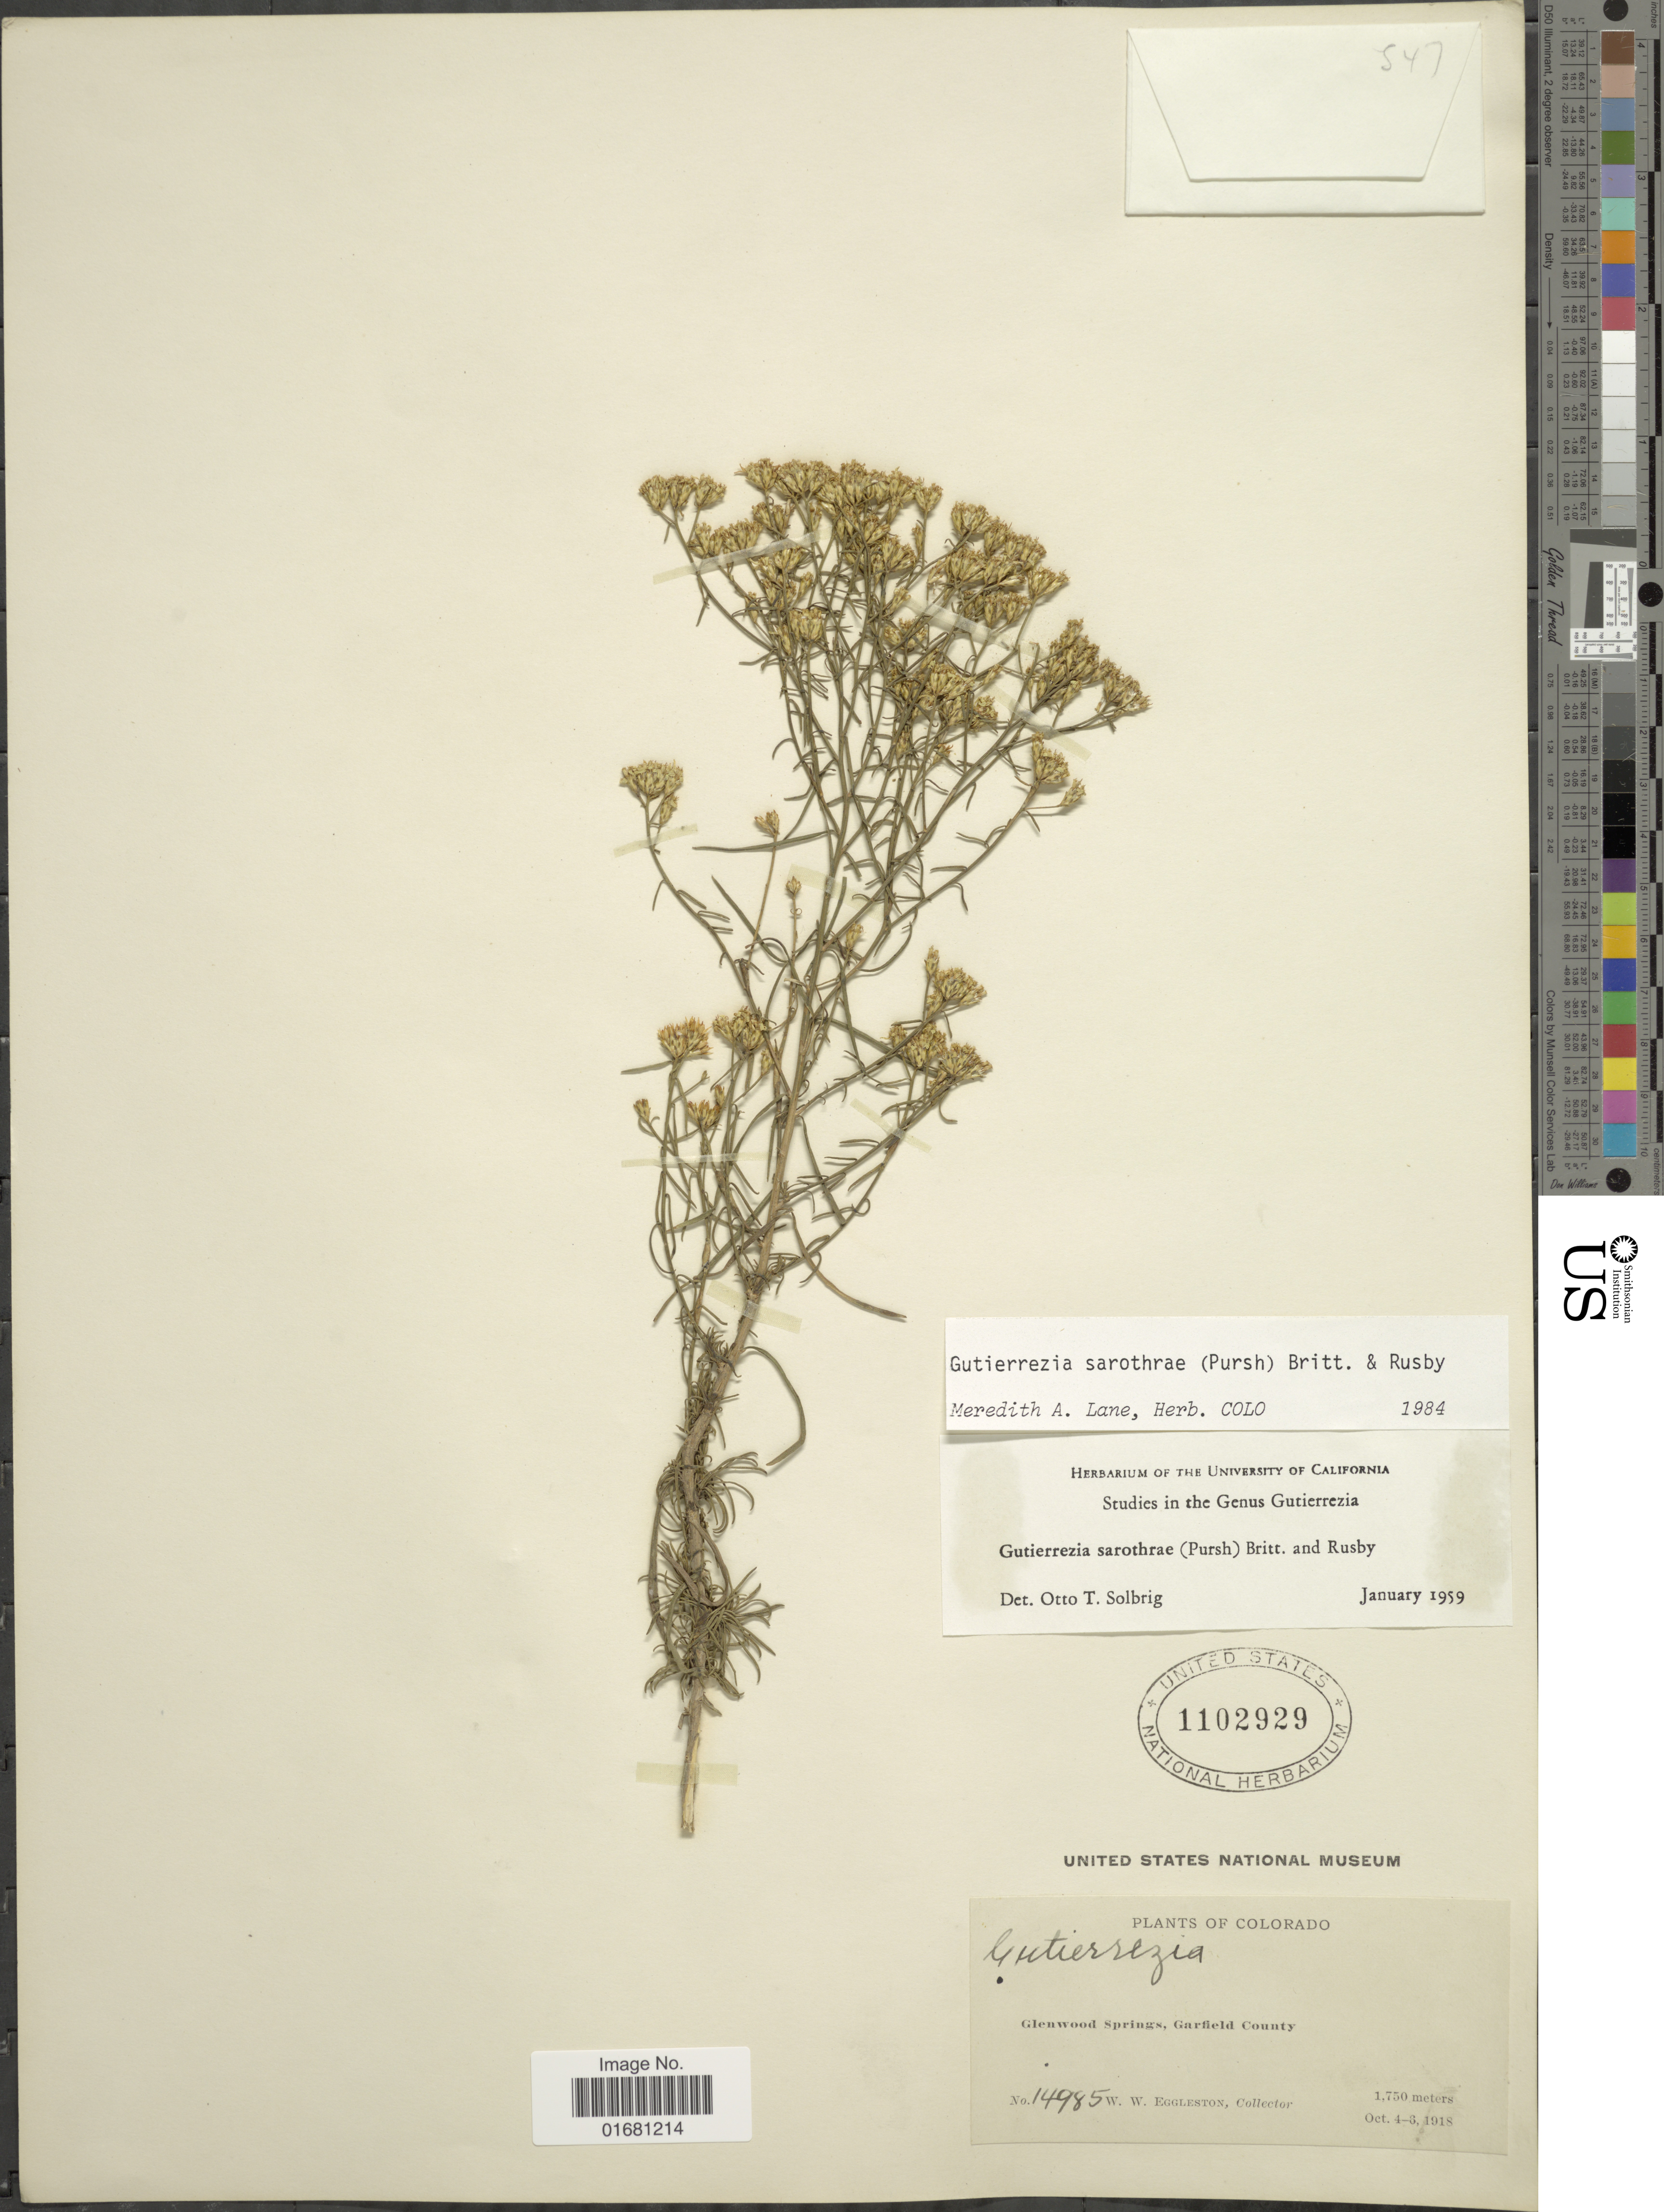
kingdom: Plantae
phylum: Tracheophyta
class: Magnoliopsida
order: Asterales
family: Asteraceae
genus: Gutierrezia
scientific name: Gutierrezia sarothrae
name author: (Pursh) Britton & Rusby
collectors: W. W. Eggleston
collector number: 14985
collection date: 1918-10-04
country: United States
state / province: Colorado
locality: Glenwood Springs, Garfield County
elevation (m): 1750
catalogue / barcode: US 1102929